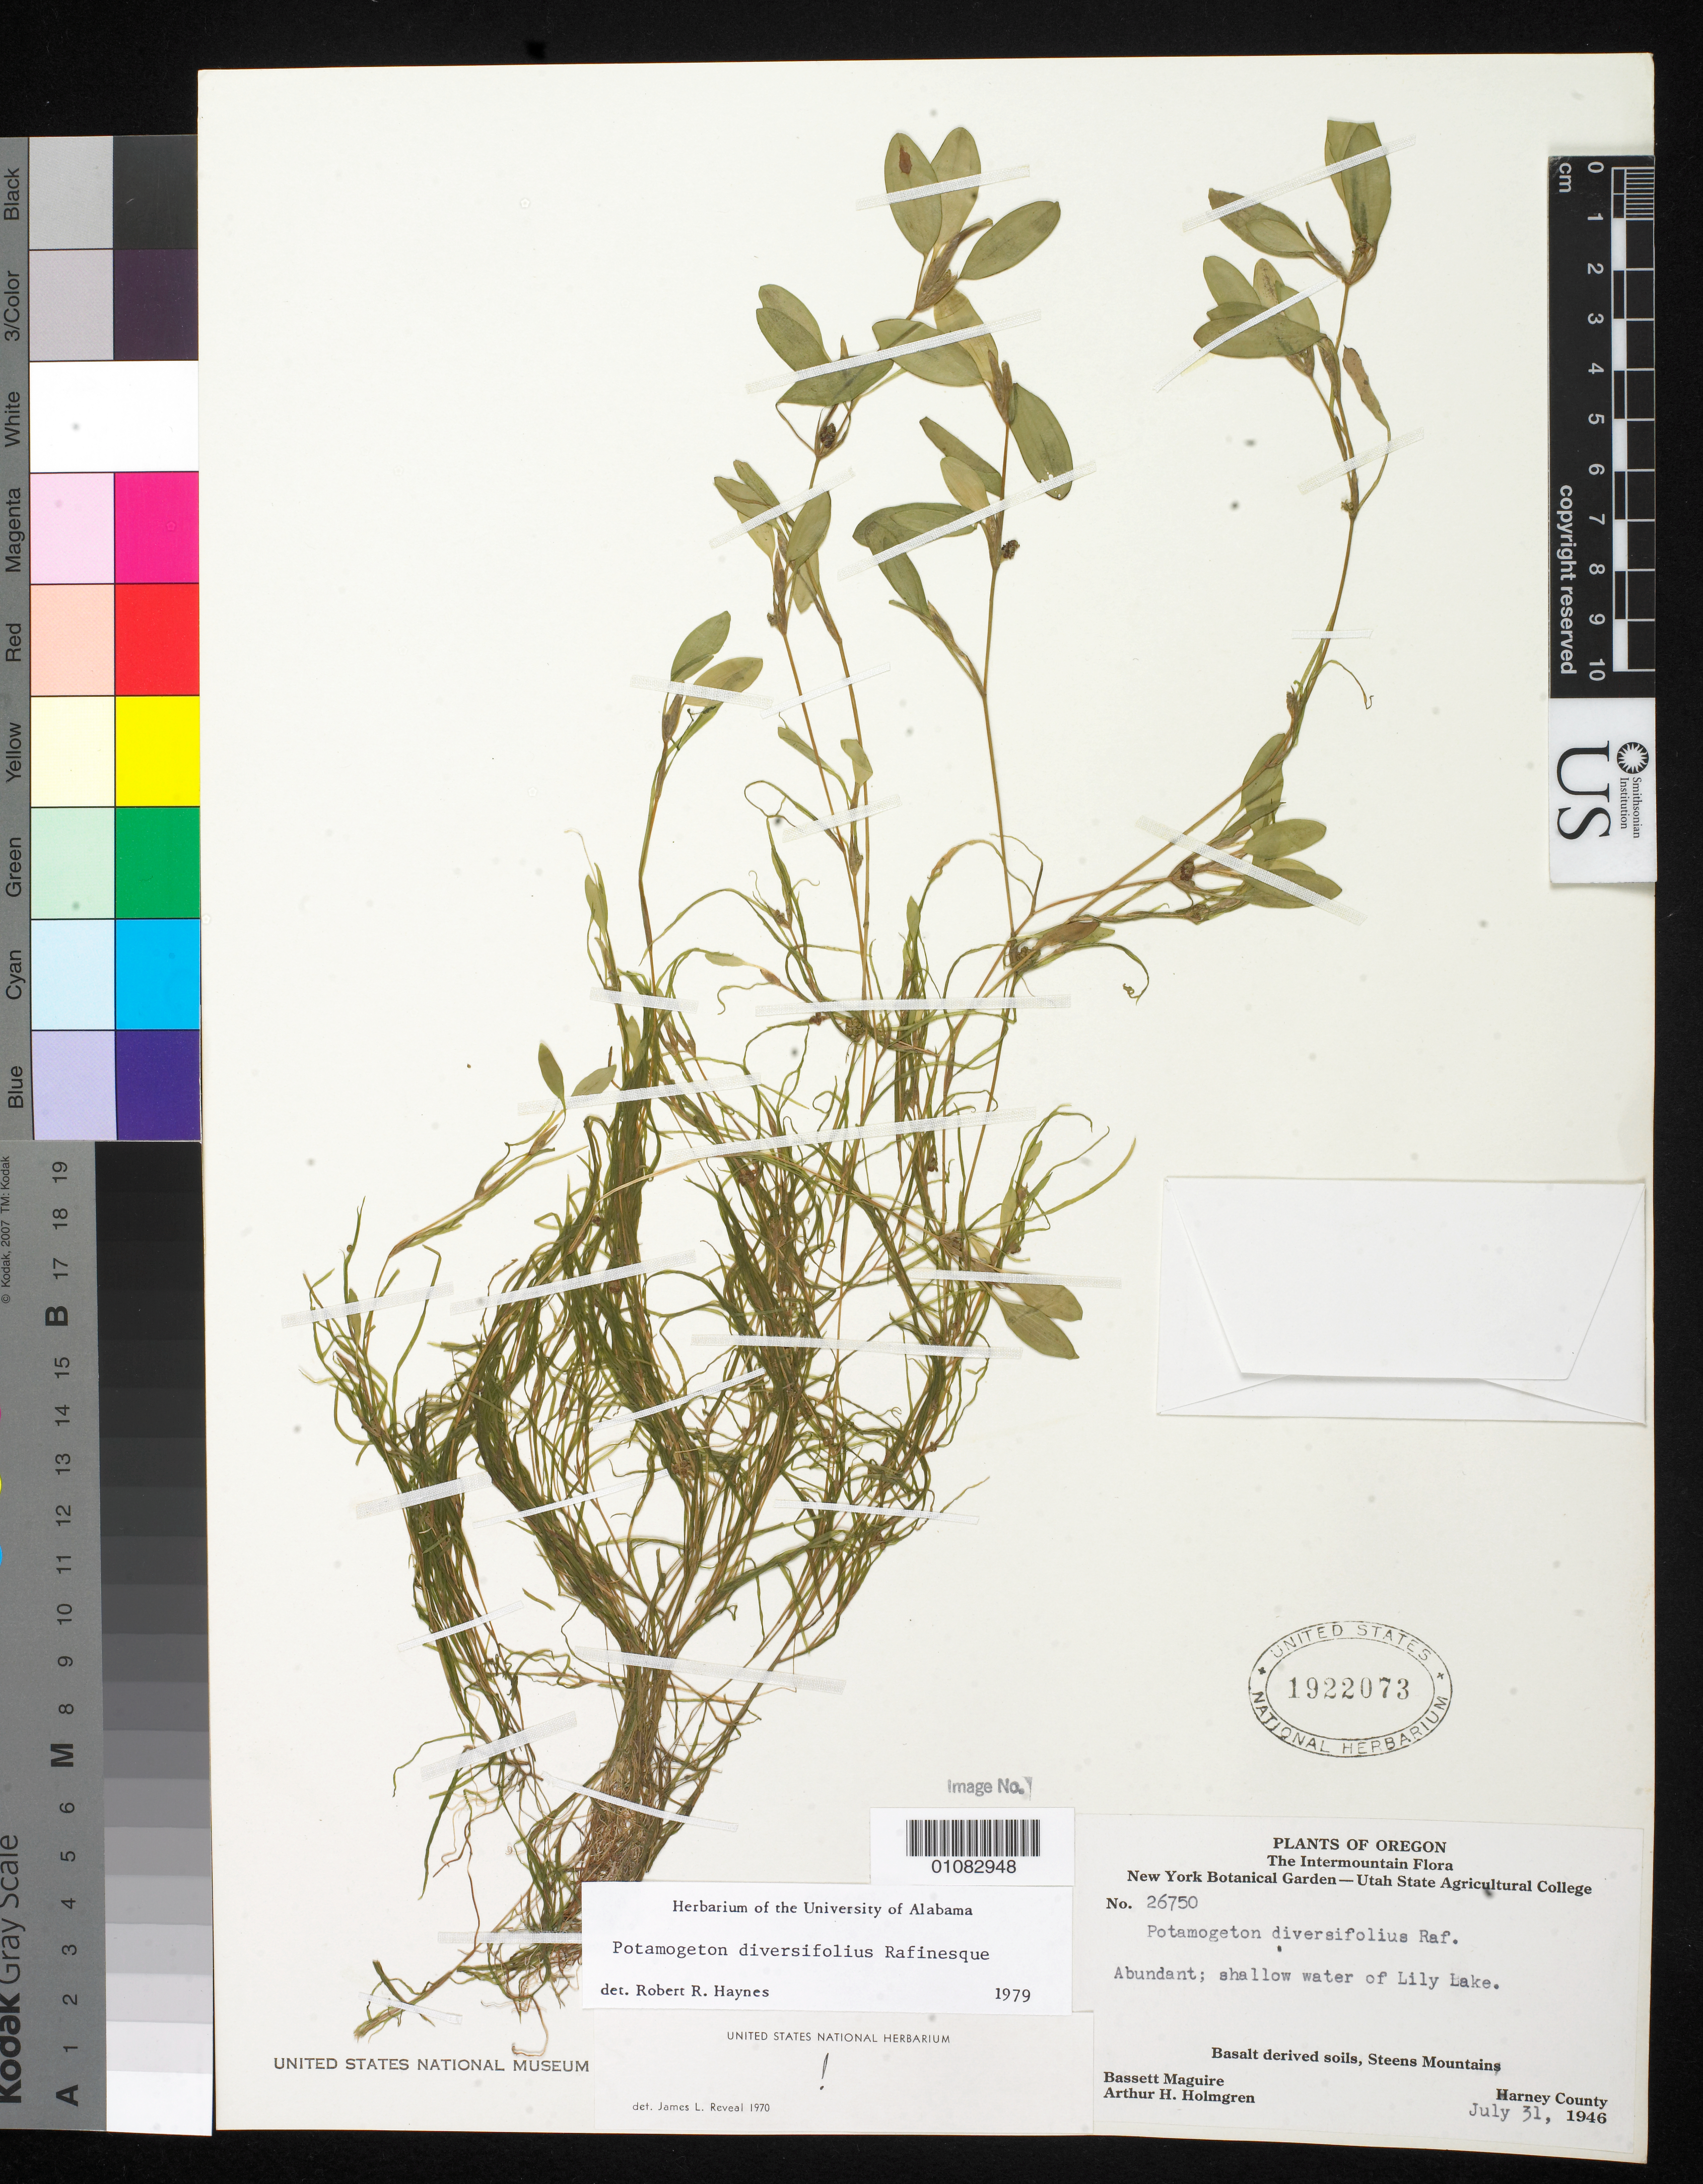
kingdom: Plantae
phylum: Tracheophyta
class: Liliopsida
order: Alismatales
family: Potamogetonaceae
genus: Potamogeton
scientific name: Potamogeton diversifolius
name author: Raf.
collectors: B. Maguire & A. H. Holmgren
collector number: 26750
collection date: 1946-07-31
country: United States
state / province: Oregon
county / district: Harney County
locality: Steens Mountains, Lily Lake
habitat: Abundant; shallow water of lake. Basalt derived soils.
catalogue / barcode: US 1922073